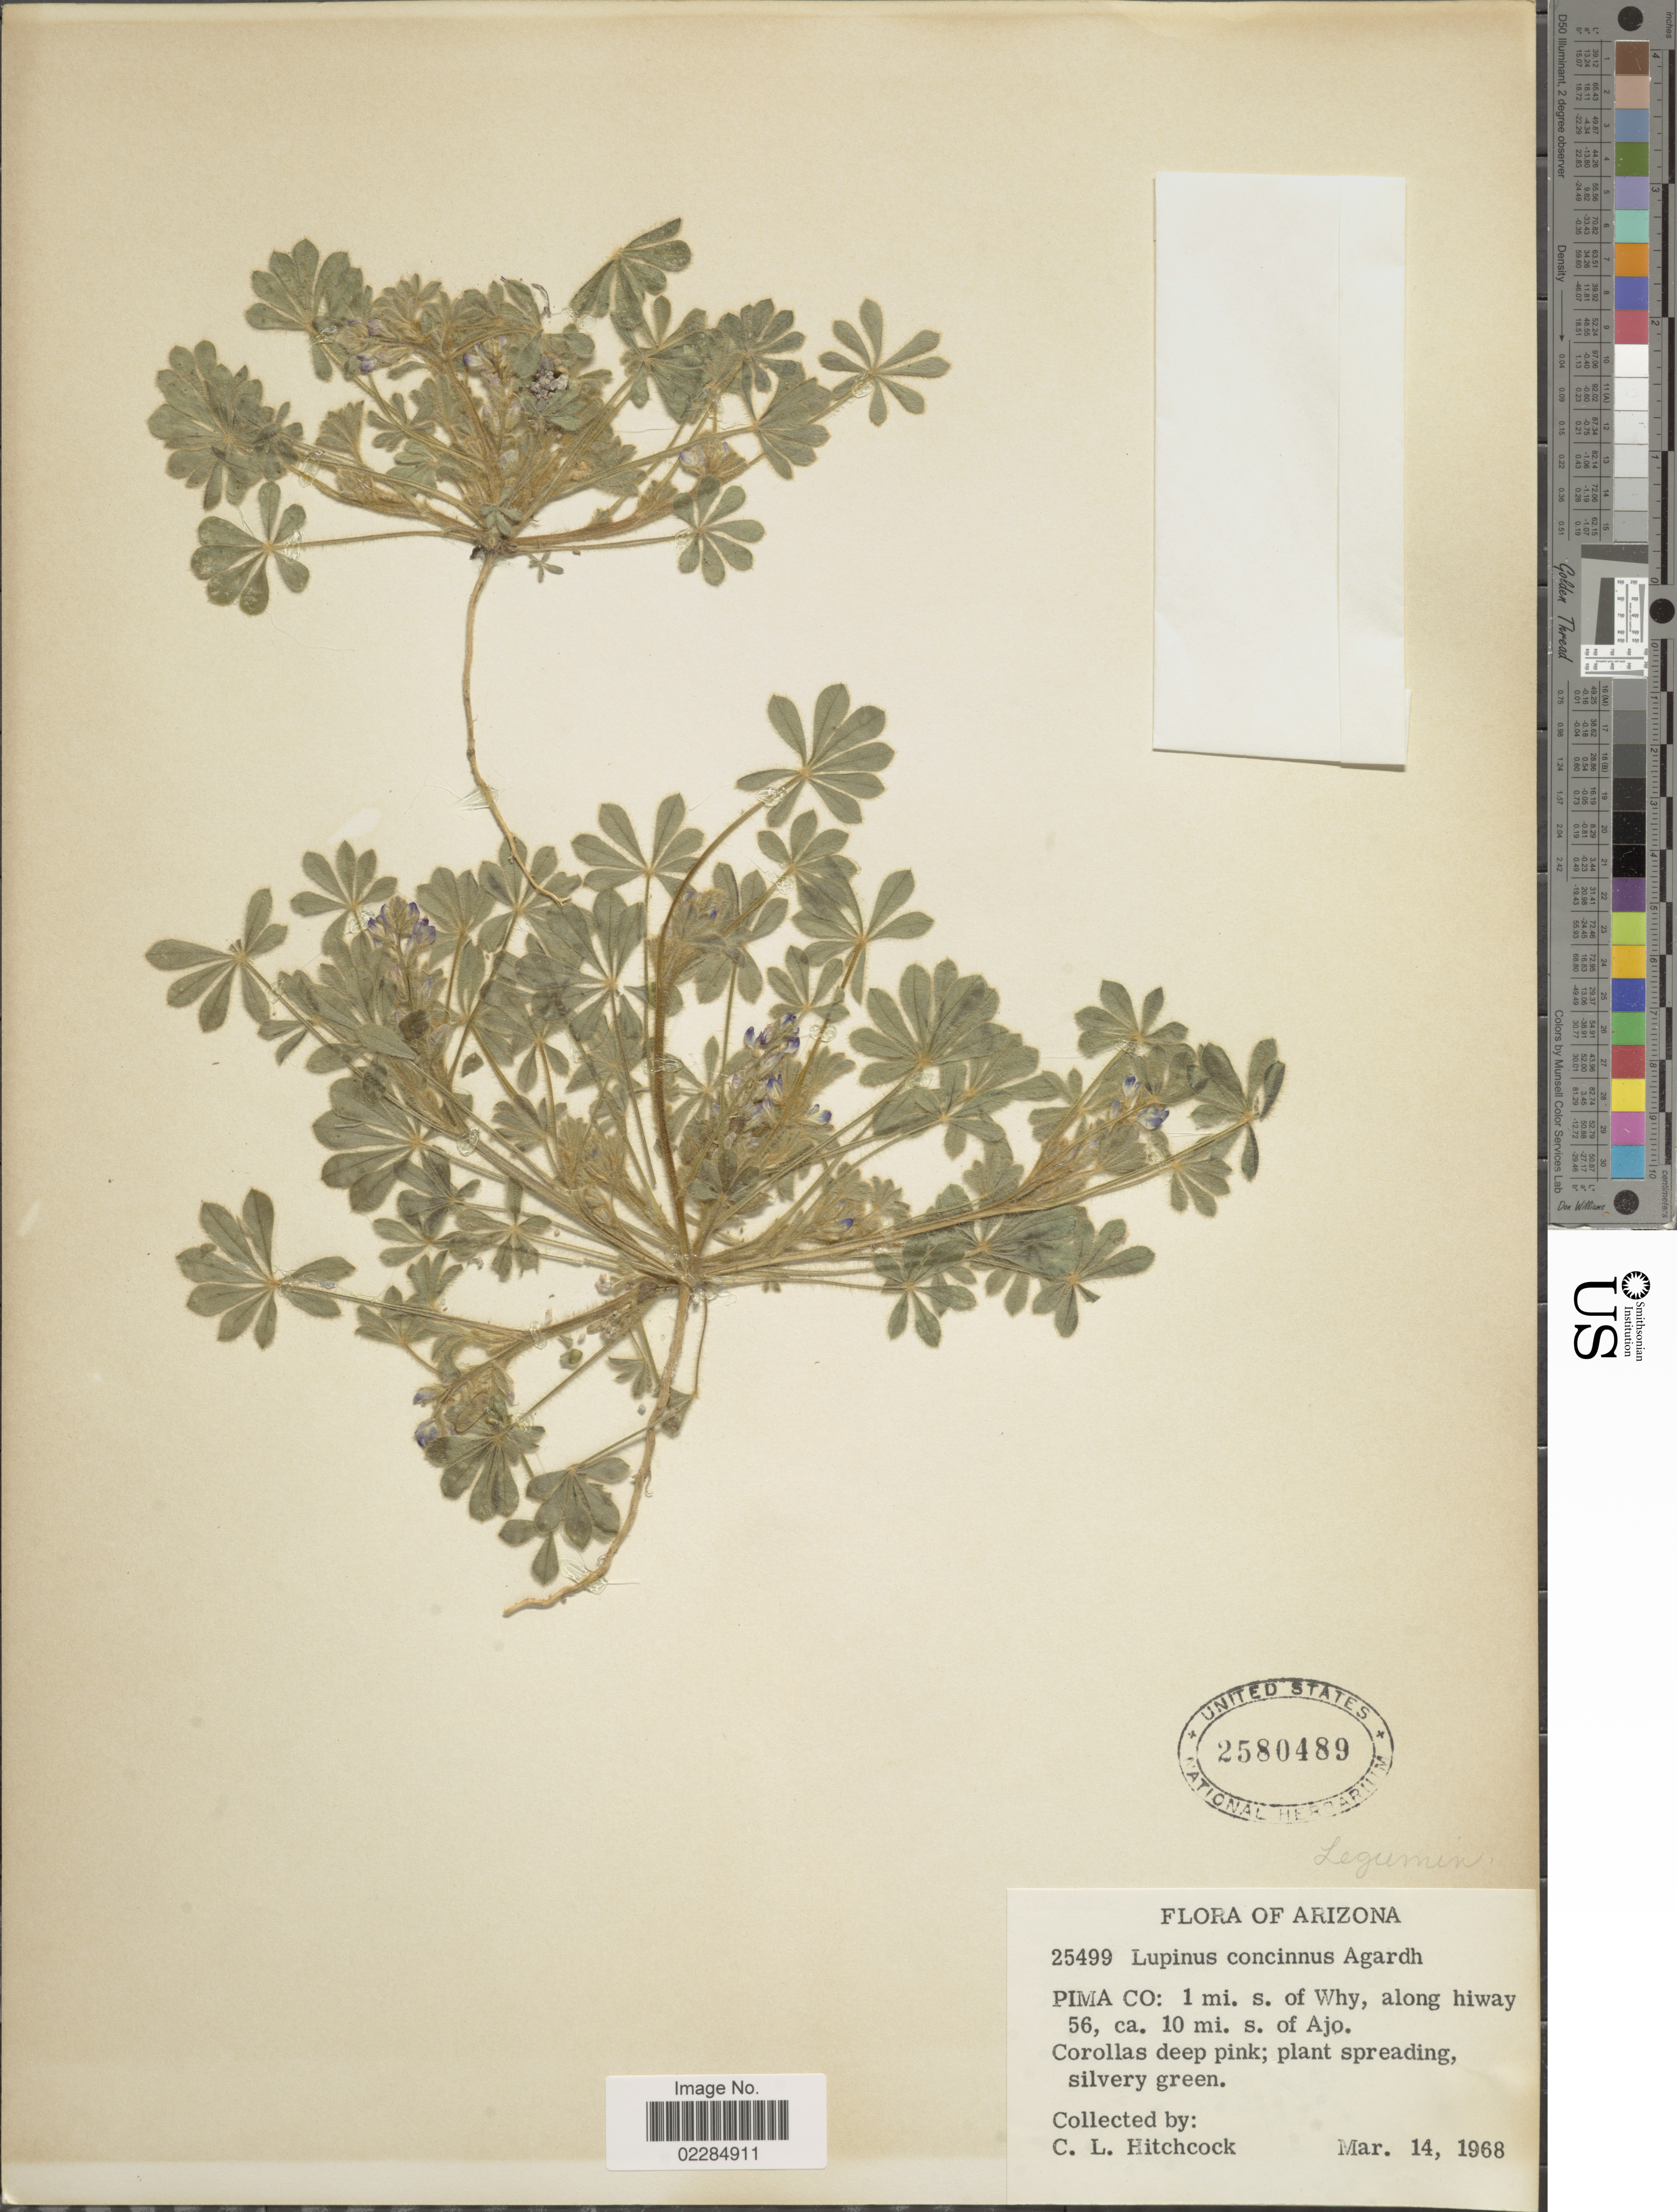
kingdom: Plantae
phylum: Tracheophyta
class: Magnoliopsida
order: Fabales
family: Fabaceae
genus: Lupinus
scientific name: Lupinus concinnus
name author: J. Agardh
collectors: C. L. Hitchcock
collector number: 25499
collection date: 1968-03-14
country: United States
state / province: Arizona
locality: Pima Co: 1 mi. s. of Why, along highway 56, ca. 10 mi. s. of Ajo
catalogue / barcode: US 2580489